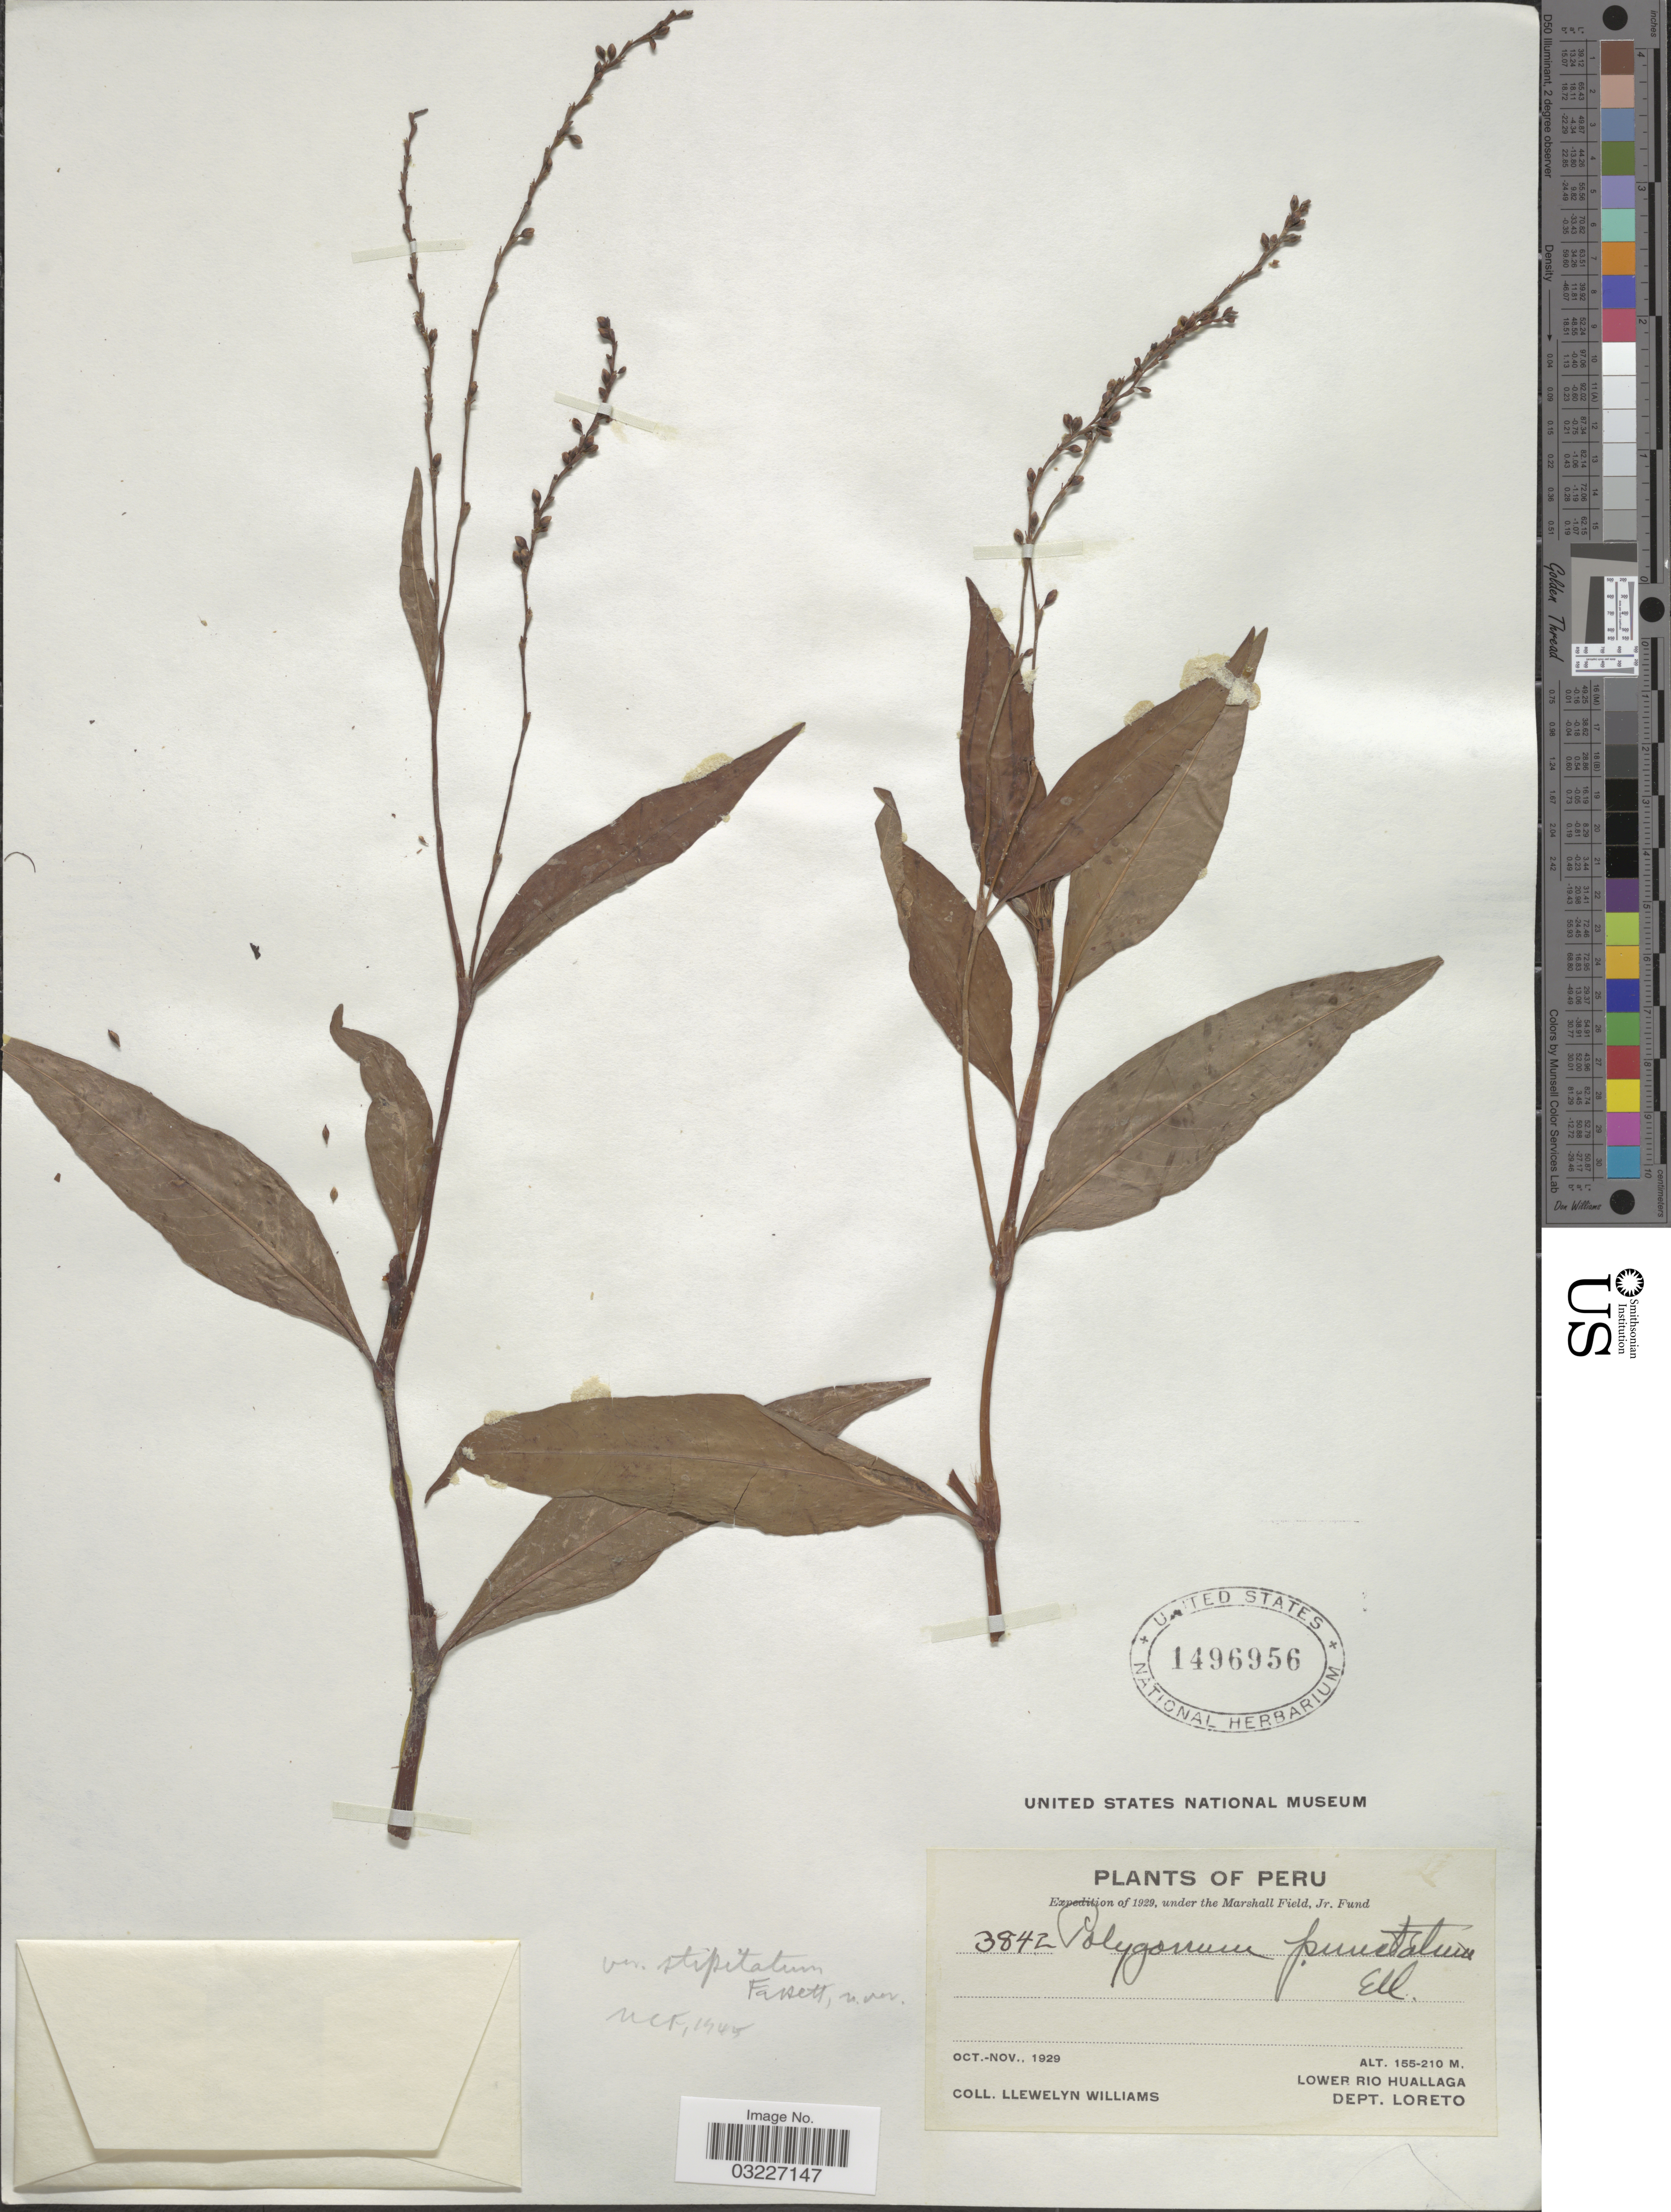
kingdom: Plantae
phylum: Tracheophyta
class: Magnoliopsida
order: Caryophyllales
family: Polygonaceae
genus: Persicaria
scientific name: Persicaria punctata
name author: (Elliott) Small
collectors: Ll. Williams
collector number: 3842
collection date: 1929-10/1929-11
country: Peru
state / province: Loreto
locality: Lower Rio Huallaga. Dept. Loreto.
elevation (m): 155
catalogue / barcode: US 1496956